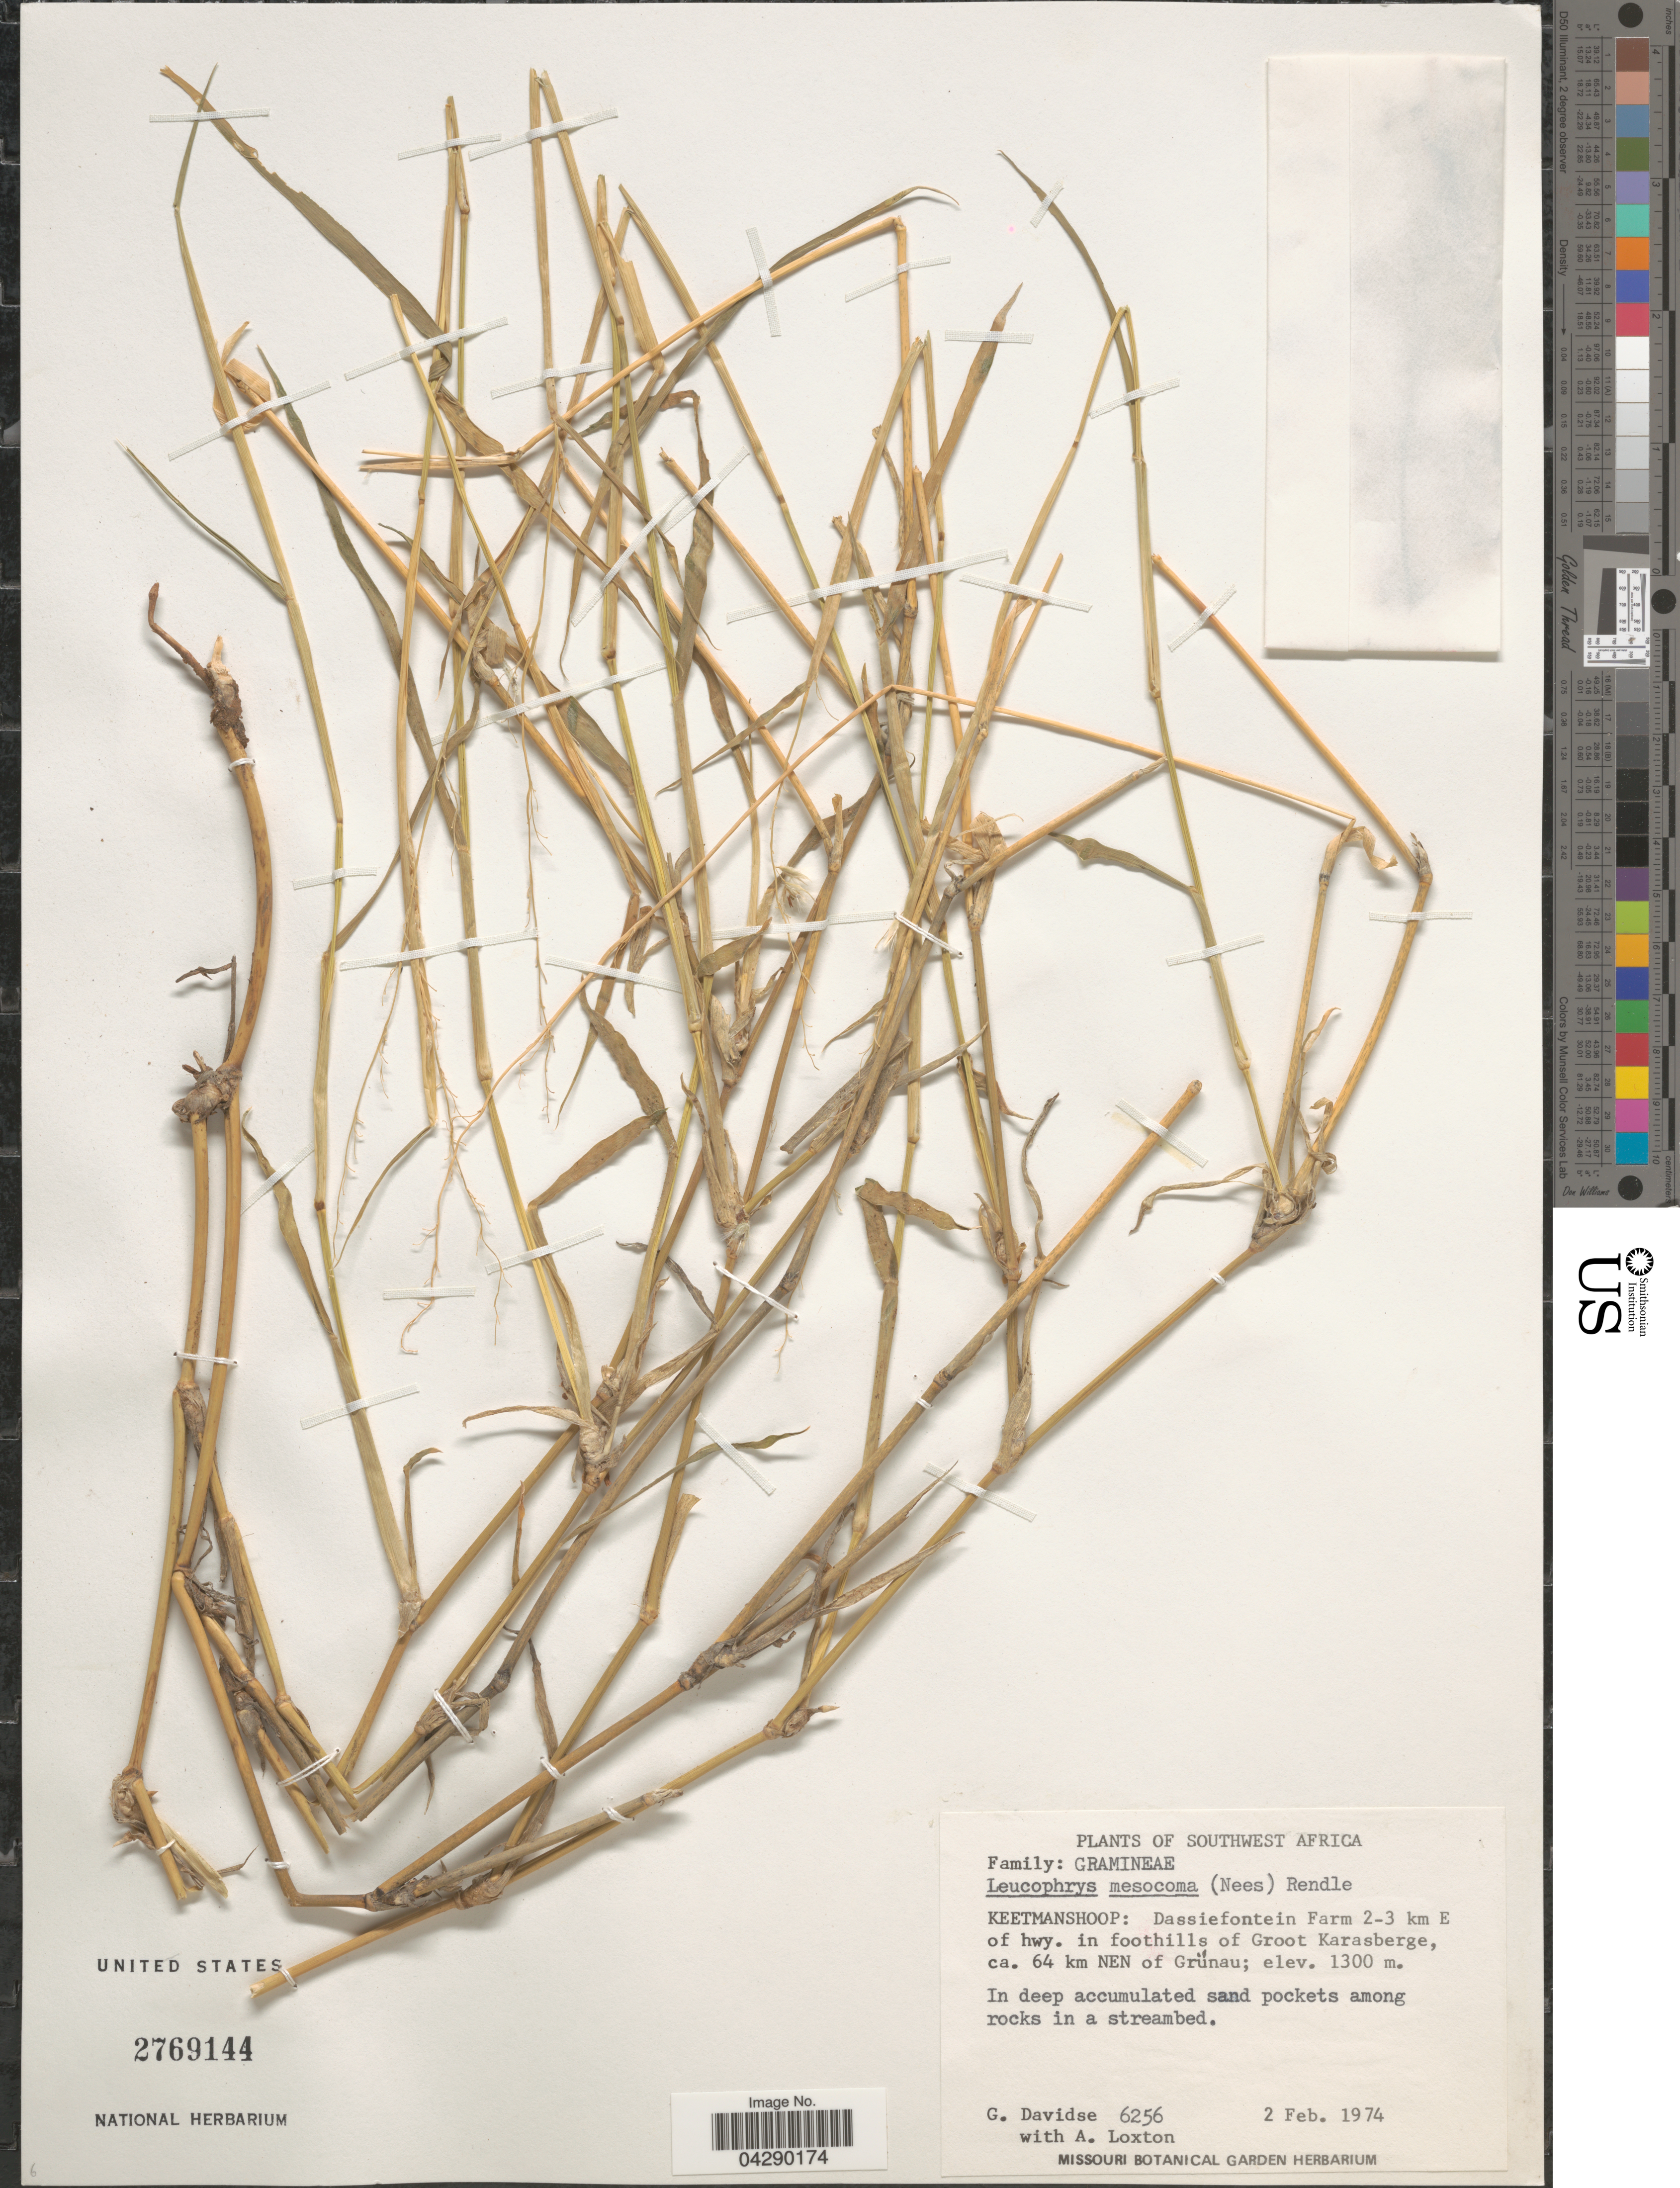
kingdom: Plantae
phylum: Tracheophyta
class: Liliopsida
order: Poales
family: Poaceae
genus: Leucophrys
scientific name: Leucophrys mesocoma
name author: (Nees) Rendle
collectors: G. Davidse & A. Loxton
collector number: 6256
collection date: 1974-02-02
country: Namibia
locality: Southwest Africa. Keetmanshoop: Dassiefontein Farm 2-3 km E of hwy. in foothills of Groot Karasberge, ca. 64 km NEN of Grünau. In deep accumulated sand pockets among rocks in a streambed.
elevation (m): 1300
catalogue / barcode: US 2769144